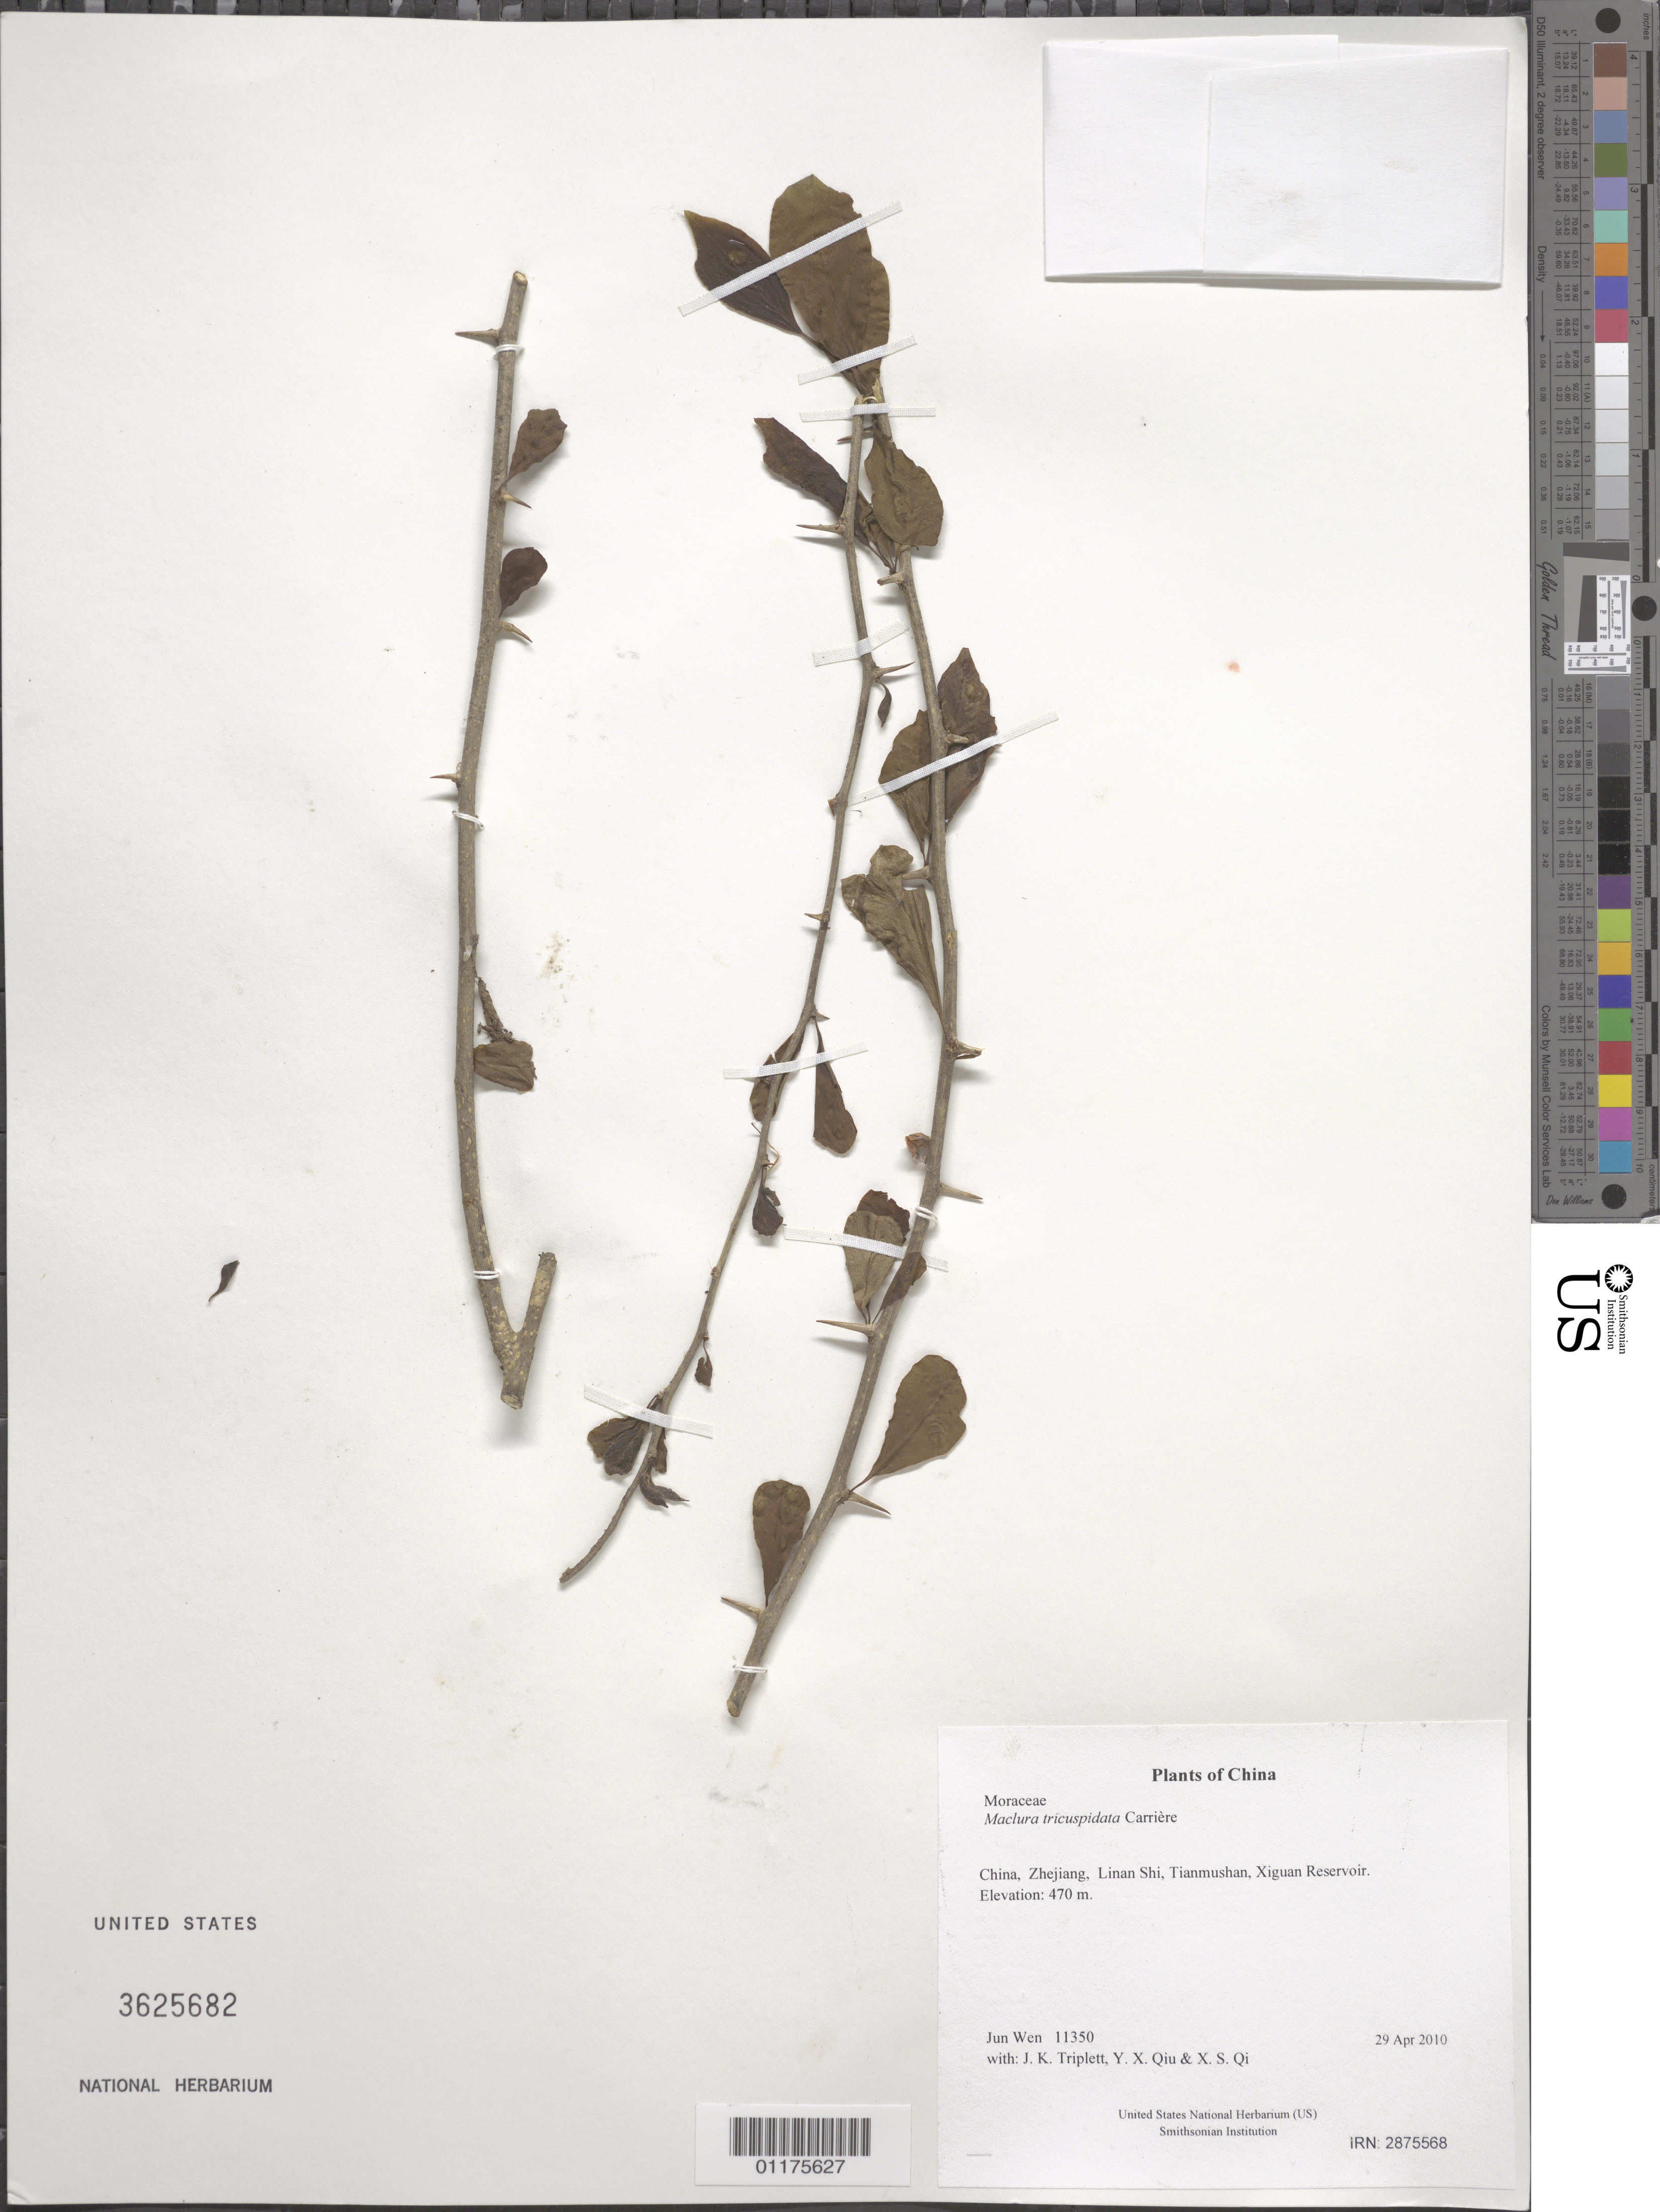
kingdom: Plantae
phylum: Tracheophyta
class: Magnoliopsida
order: Rosales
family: Moraceae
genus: Maclura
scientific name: Maclura tricuspidata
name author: Carrière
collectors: J. Wen, J. K. Triplett, Y. X. Qiu & X. S. Qi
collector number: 11350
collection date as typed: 29 Apr 2010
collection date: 2010-04-29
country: China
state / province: Zhejiang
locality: Linan Shi, Tianmushan, Xiguan Reservoir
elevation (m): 470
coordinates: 30 20.754 N, 119 27.127 E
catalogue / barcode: US 3625682